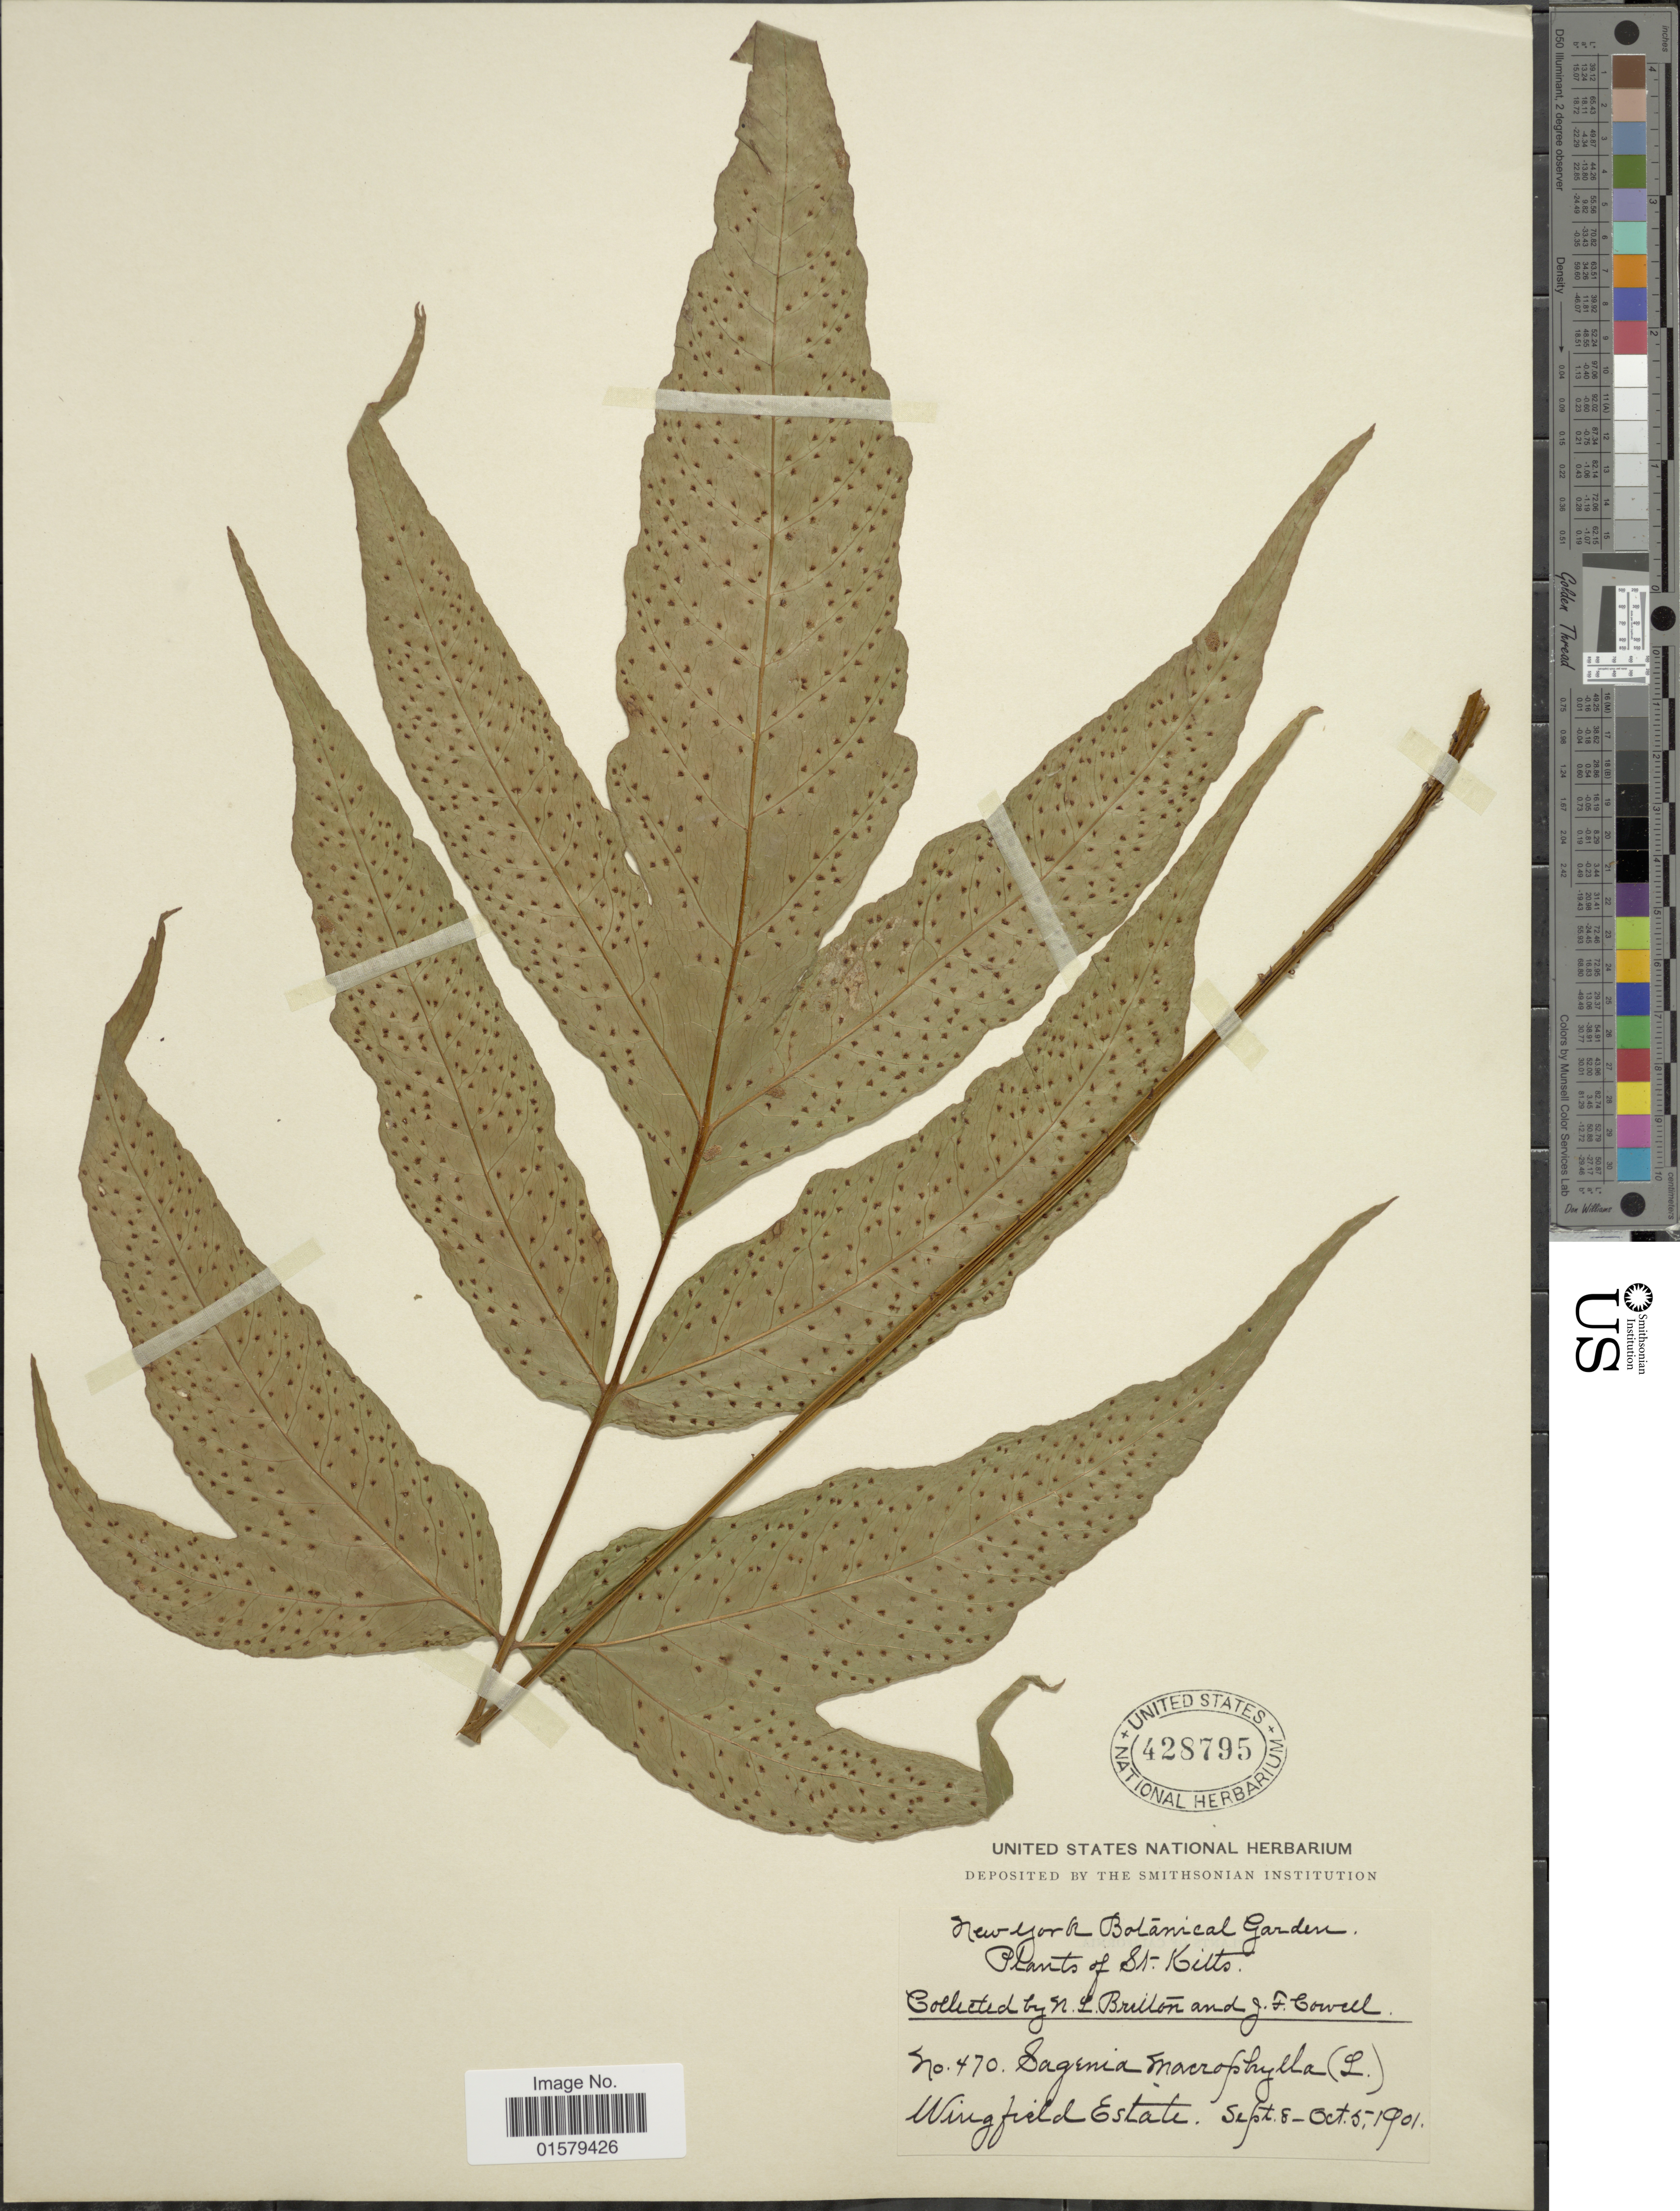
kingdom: Plantae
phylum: Tracheophyta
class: Polypodiopsida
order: Polypodiales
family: Tectariaceae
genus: Tectaria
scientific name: Tectaria incisa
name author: Cav.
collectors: N. Britton & J. F. Cowell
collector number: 470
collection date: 1901-09-08/1901-10-05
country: St. Christopher-Nevis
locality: St. Kitts, Wingfield Estate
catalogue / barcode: US 428795